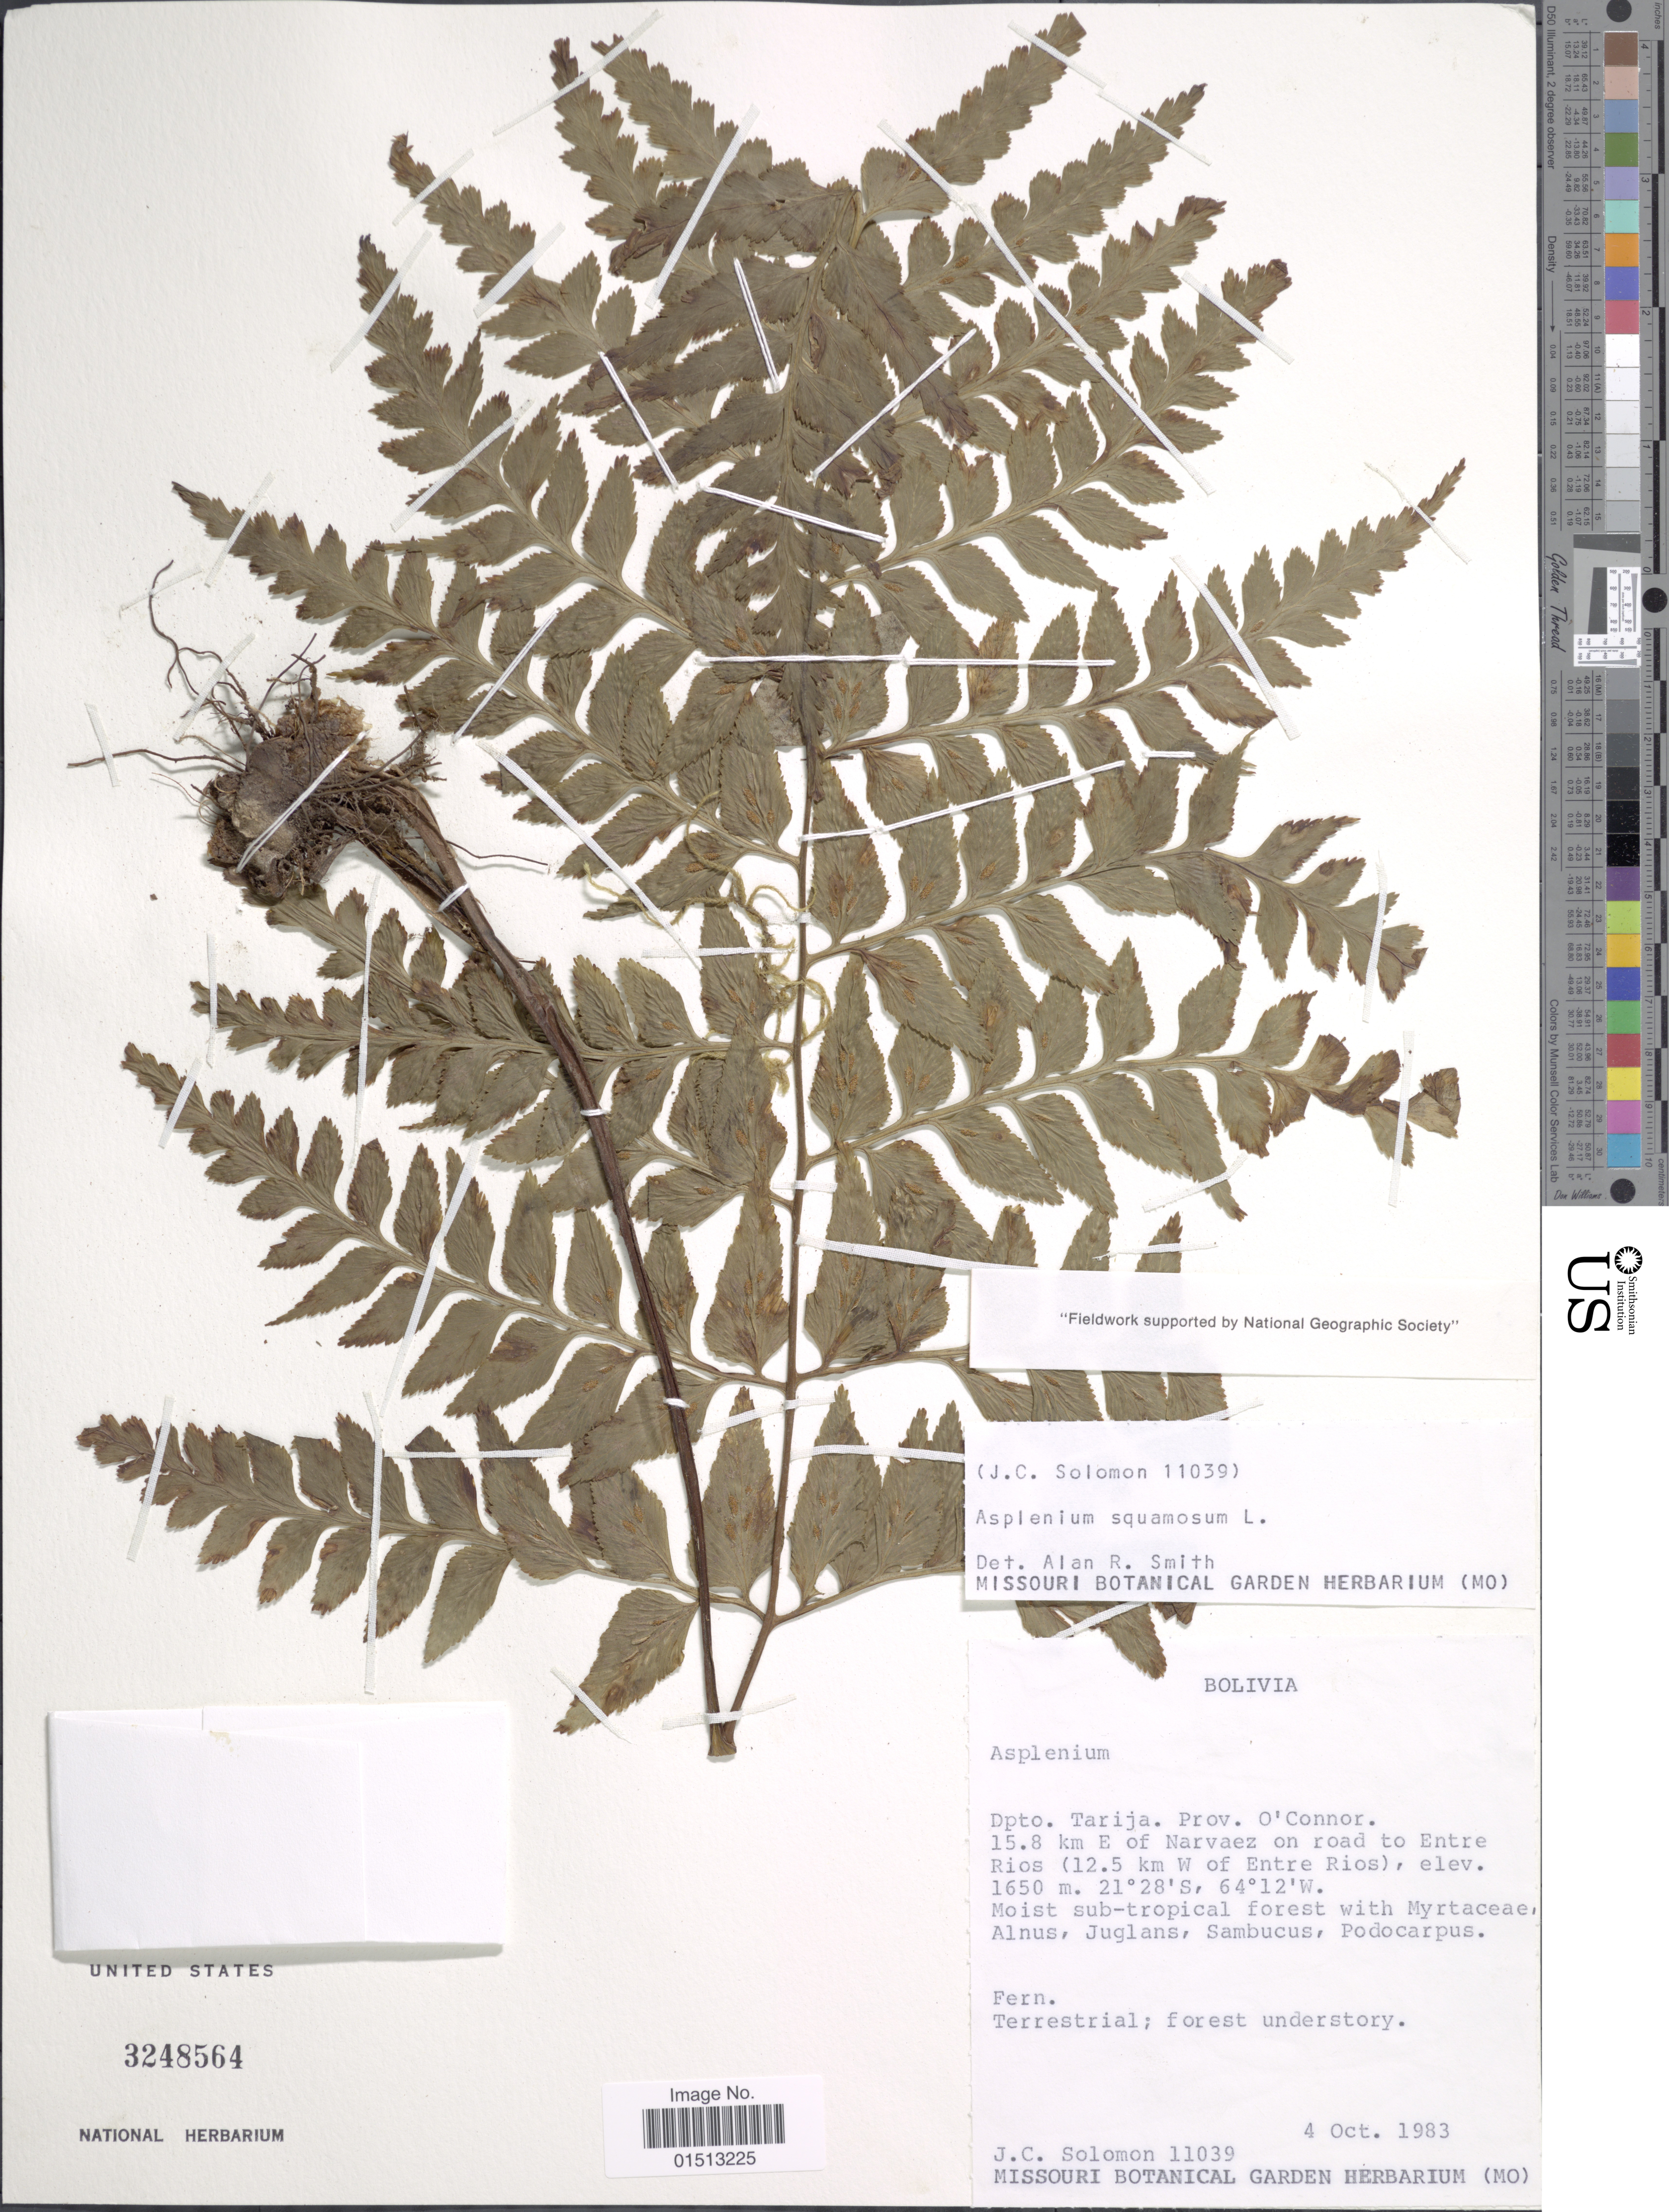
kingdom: Plantae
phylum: Tracheophyta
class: Polypodiopsida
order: Polypodiales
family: Aspleniaceae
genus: Asplenium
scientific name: Asplenium squamosum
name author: L.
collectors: J. C. Solomon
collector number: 11039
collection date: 1983-10-04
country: Bolivia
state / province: Tarija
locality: Prov. O'Connor, 15.8 km E of Narvaez on road to Entire Rios (12.5 km W of Entre Rios).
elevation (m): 1650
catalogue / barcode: US 3248564